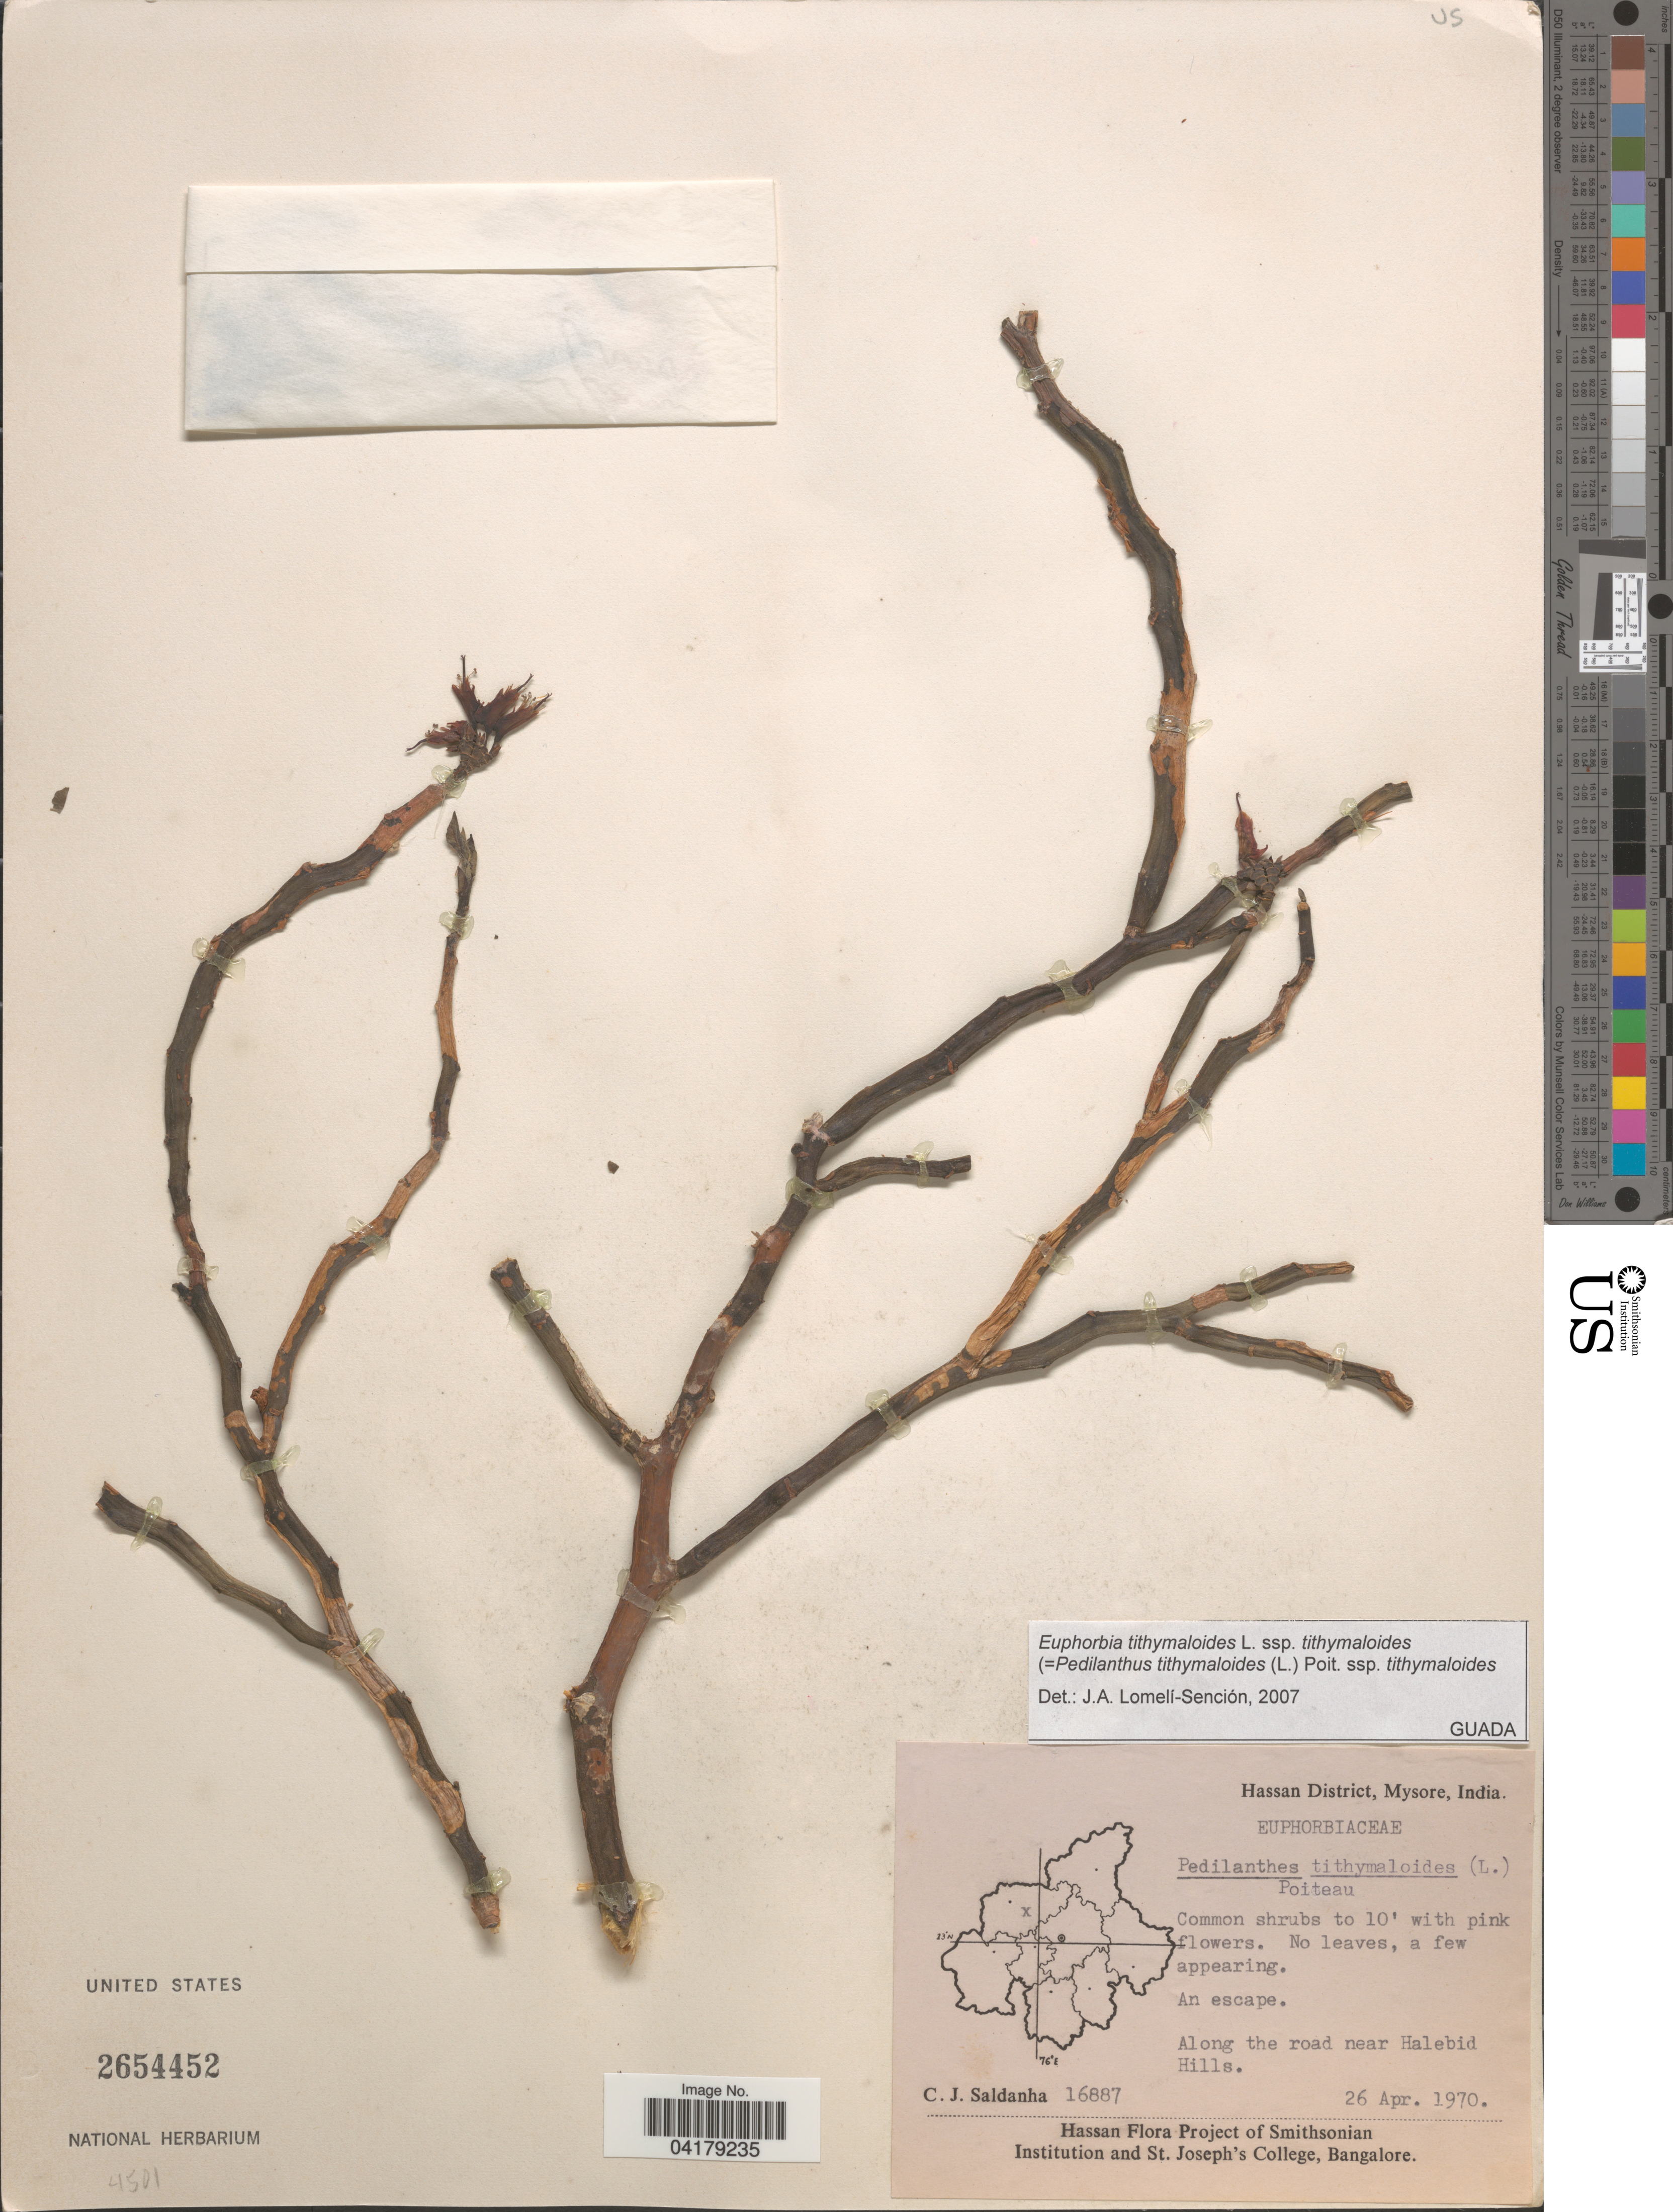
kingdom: Plantae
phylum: Tracheophyta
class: Magnoliopsida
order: Malpighiales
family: Euphorbiaceae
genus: Euphorbia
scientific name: Euphorbia tithymaloides subsp. tithymaloides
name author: L.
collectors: C. J. Saldanha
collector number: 16887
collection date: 1970-04-26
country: India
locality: Hassan District, Mysore. Along the road near Halebid Hills.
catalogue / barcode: US 2654452